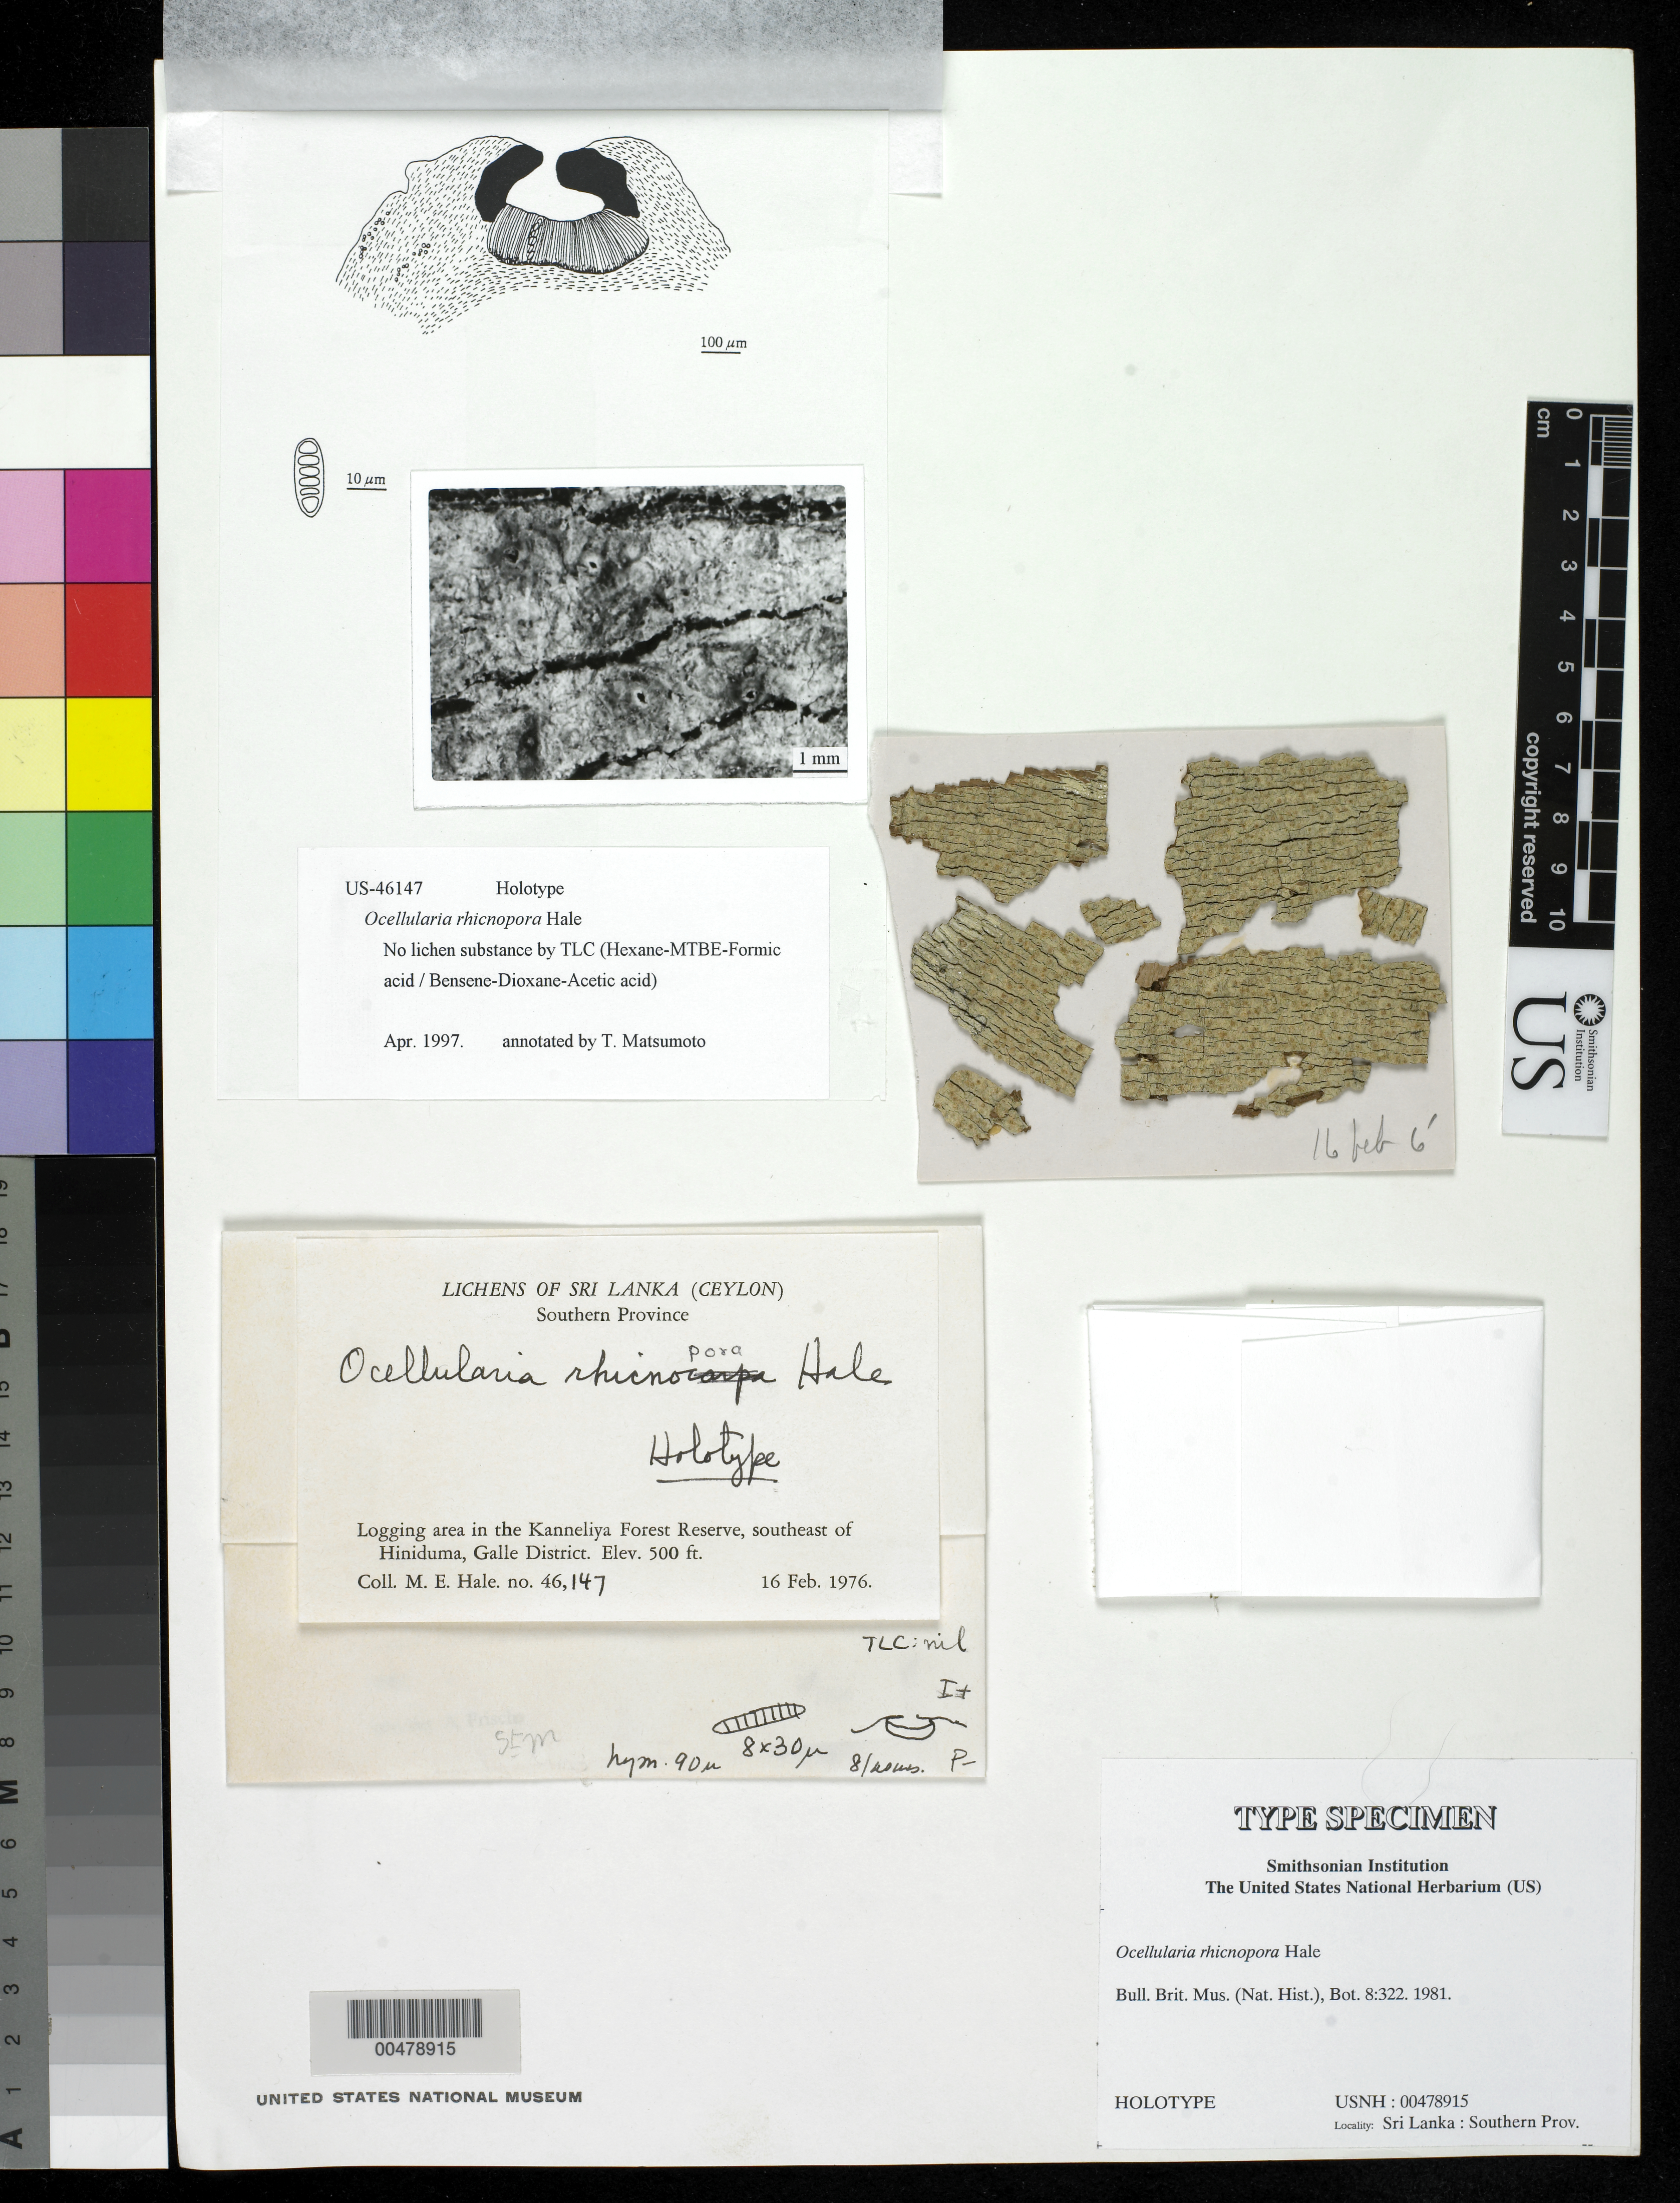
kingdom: Fungi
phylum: Ascomycota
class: Lecanoromycetes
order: Ostropales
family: Graphidaceae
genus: Ocellularia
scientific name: Ocellularia rhicnopora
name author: Hale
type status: Holotype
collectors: M. Hale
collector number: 46147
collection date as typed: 16 Feb 1976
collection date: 1976-02-16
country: Sri Lanka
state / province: Southern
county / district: Galle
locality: Kanneliya Forest Reserve, SE of Hiniduma.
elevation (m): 152